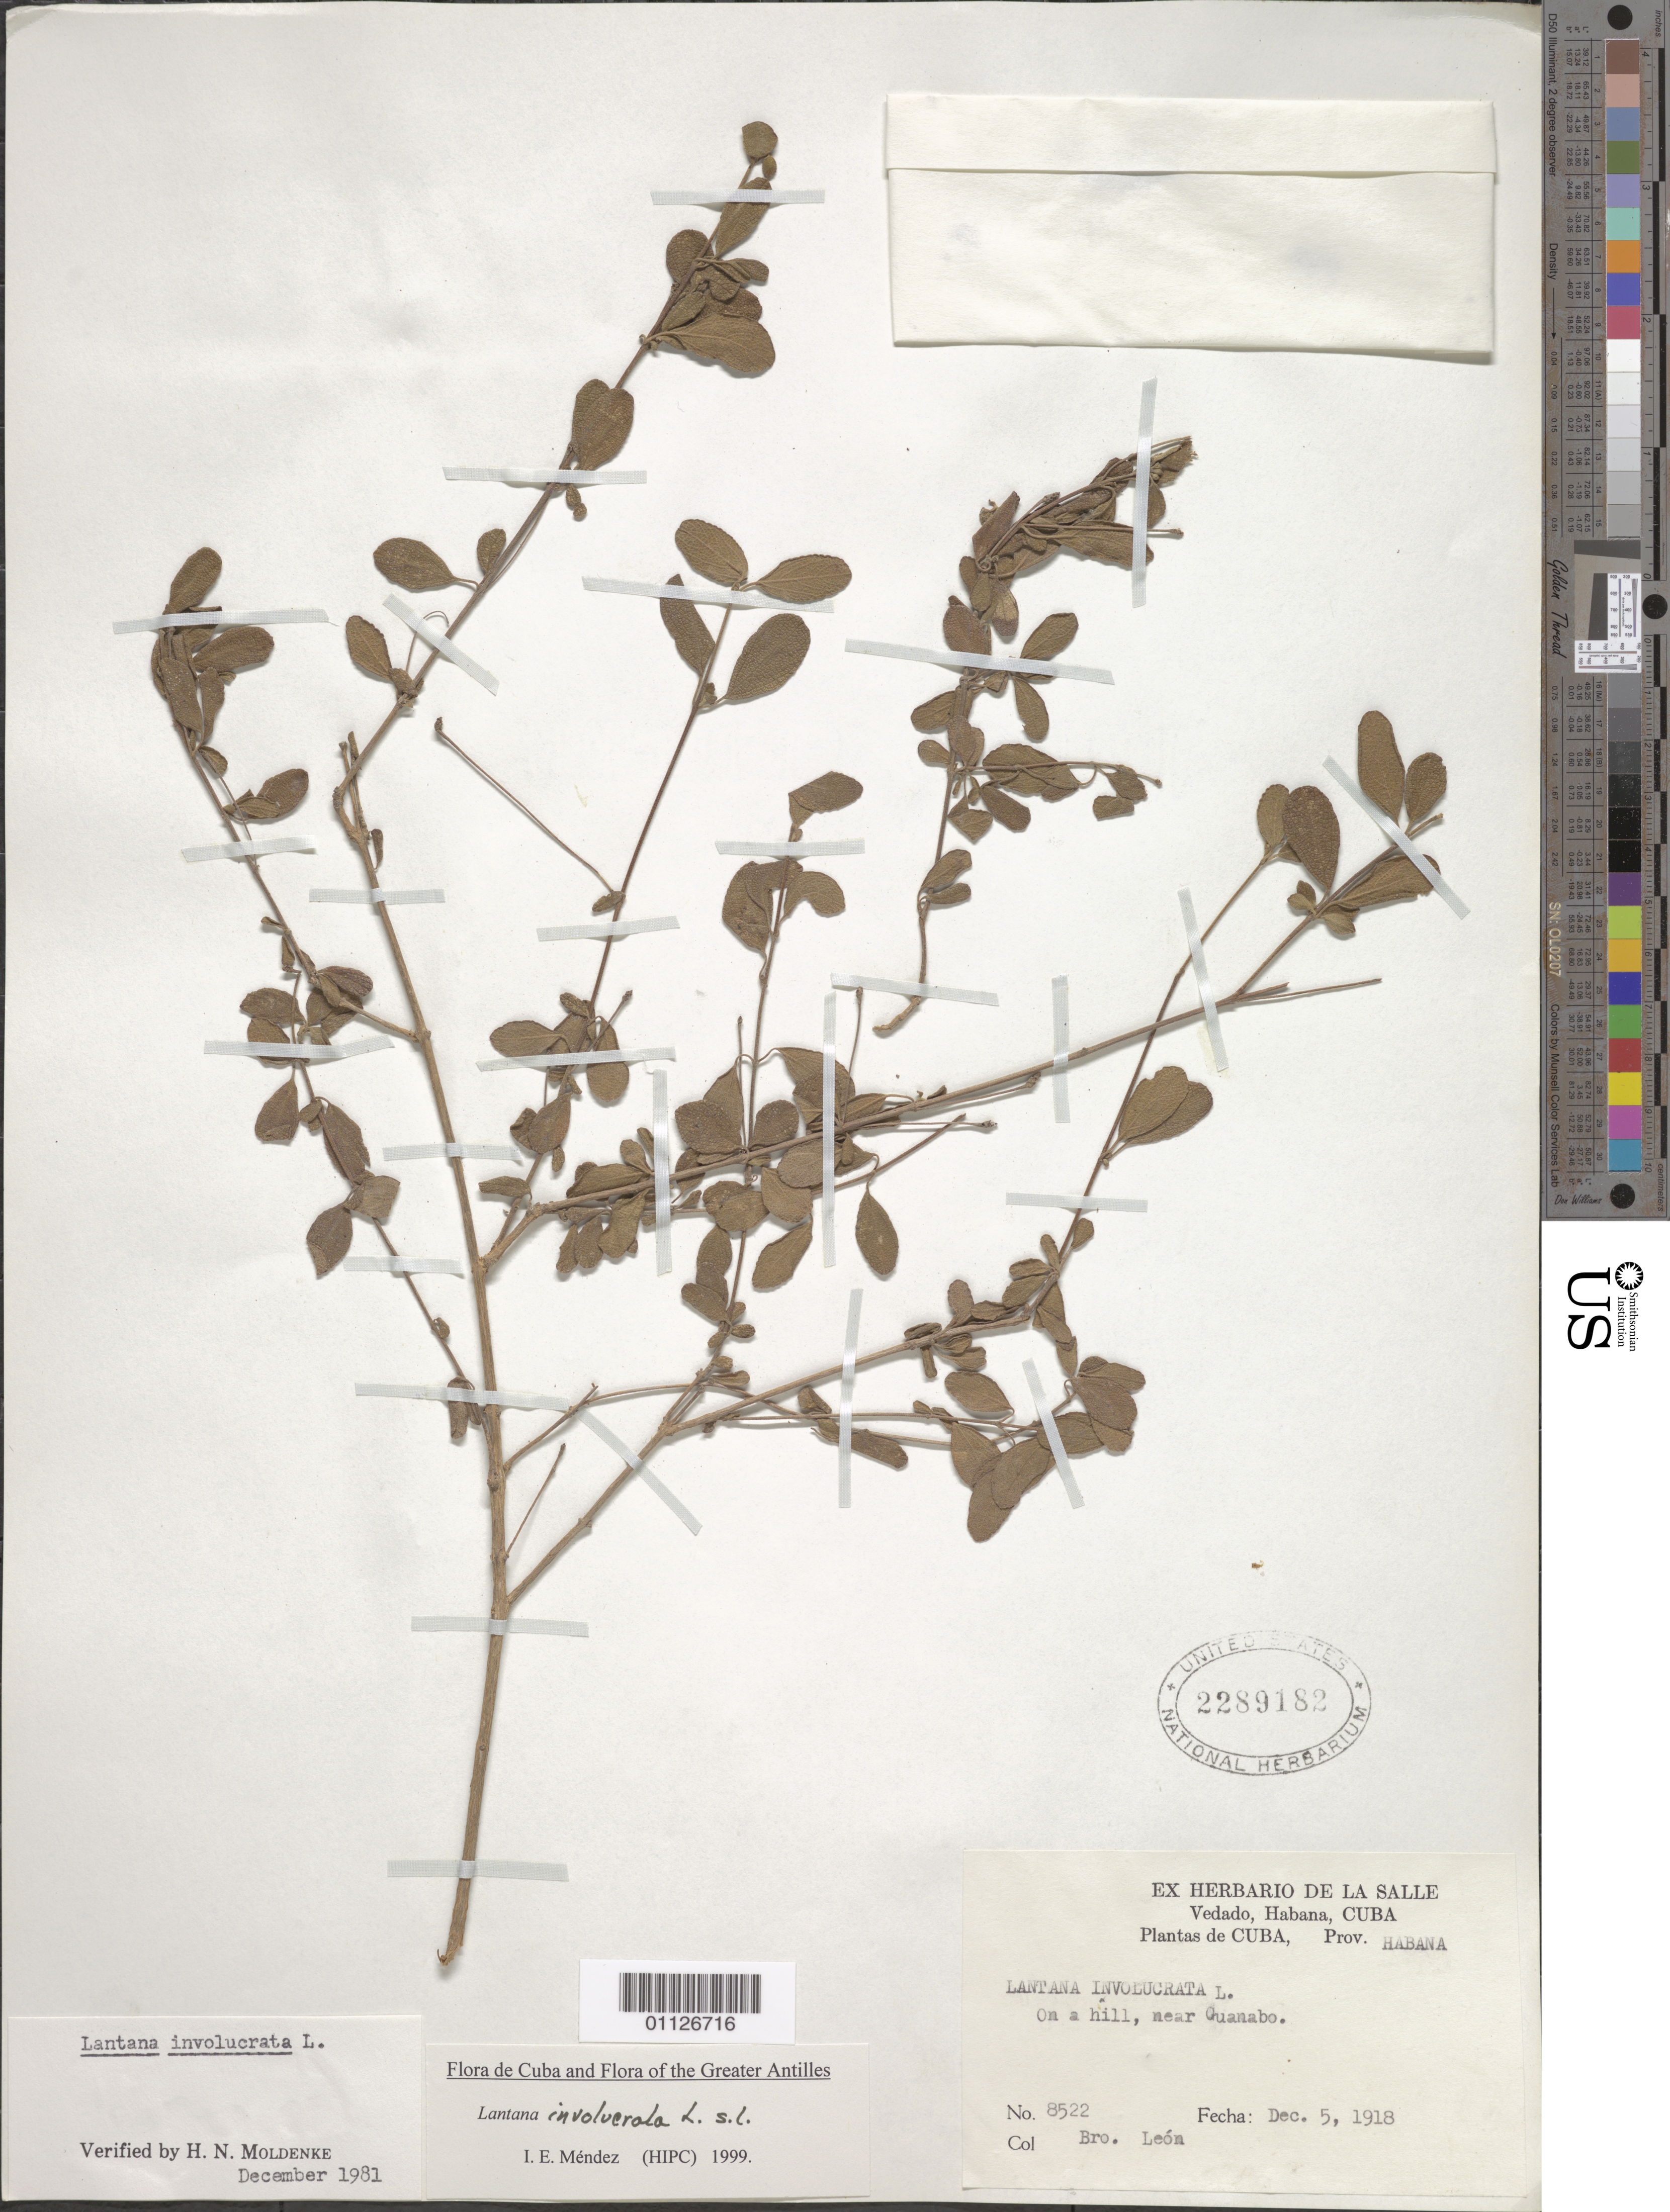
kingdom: Plantae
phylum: Tracheophyta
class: Magnoliopsida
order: Lamiales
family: Verbenaceae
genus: Lantana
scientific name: Lantana involucrata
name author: L.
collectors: Bro. León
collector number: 8522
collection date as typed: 05 Dec 1918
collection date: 1918-12-05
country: Cuba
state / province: La Habana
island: Cuba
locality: On a hill, near Guanabo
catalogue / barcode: US 2289182